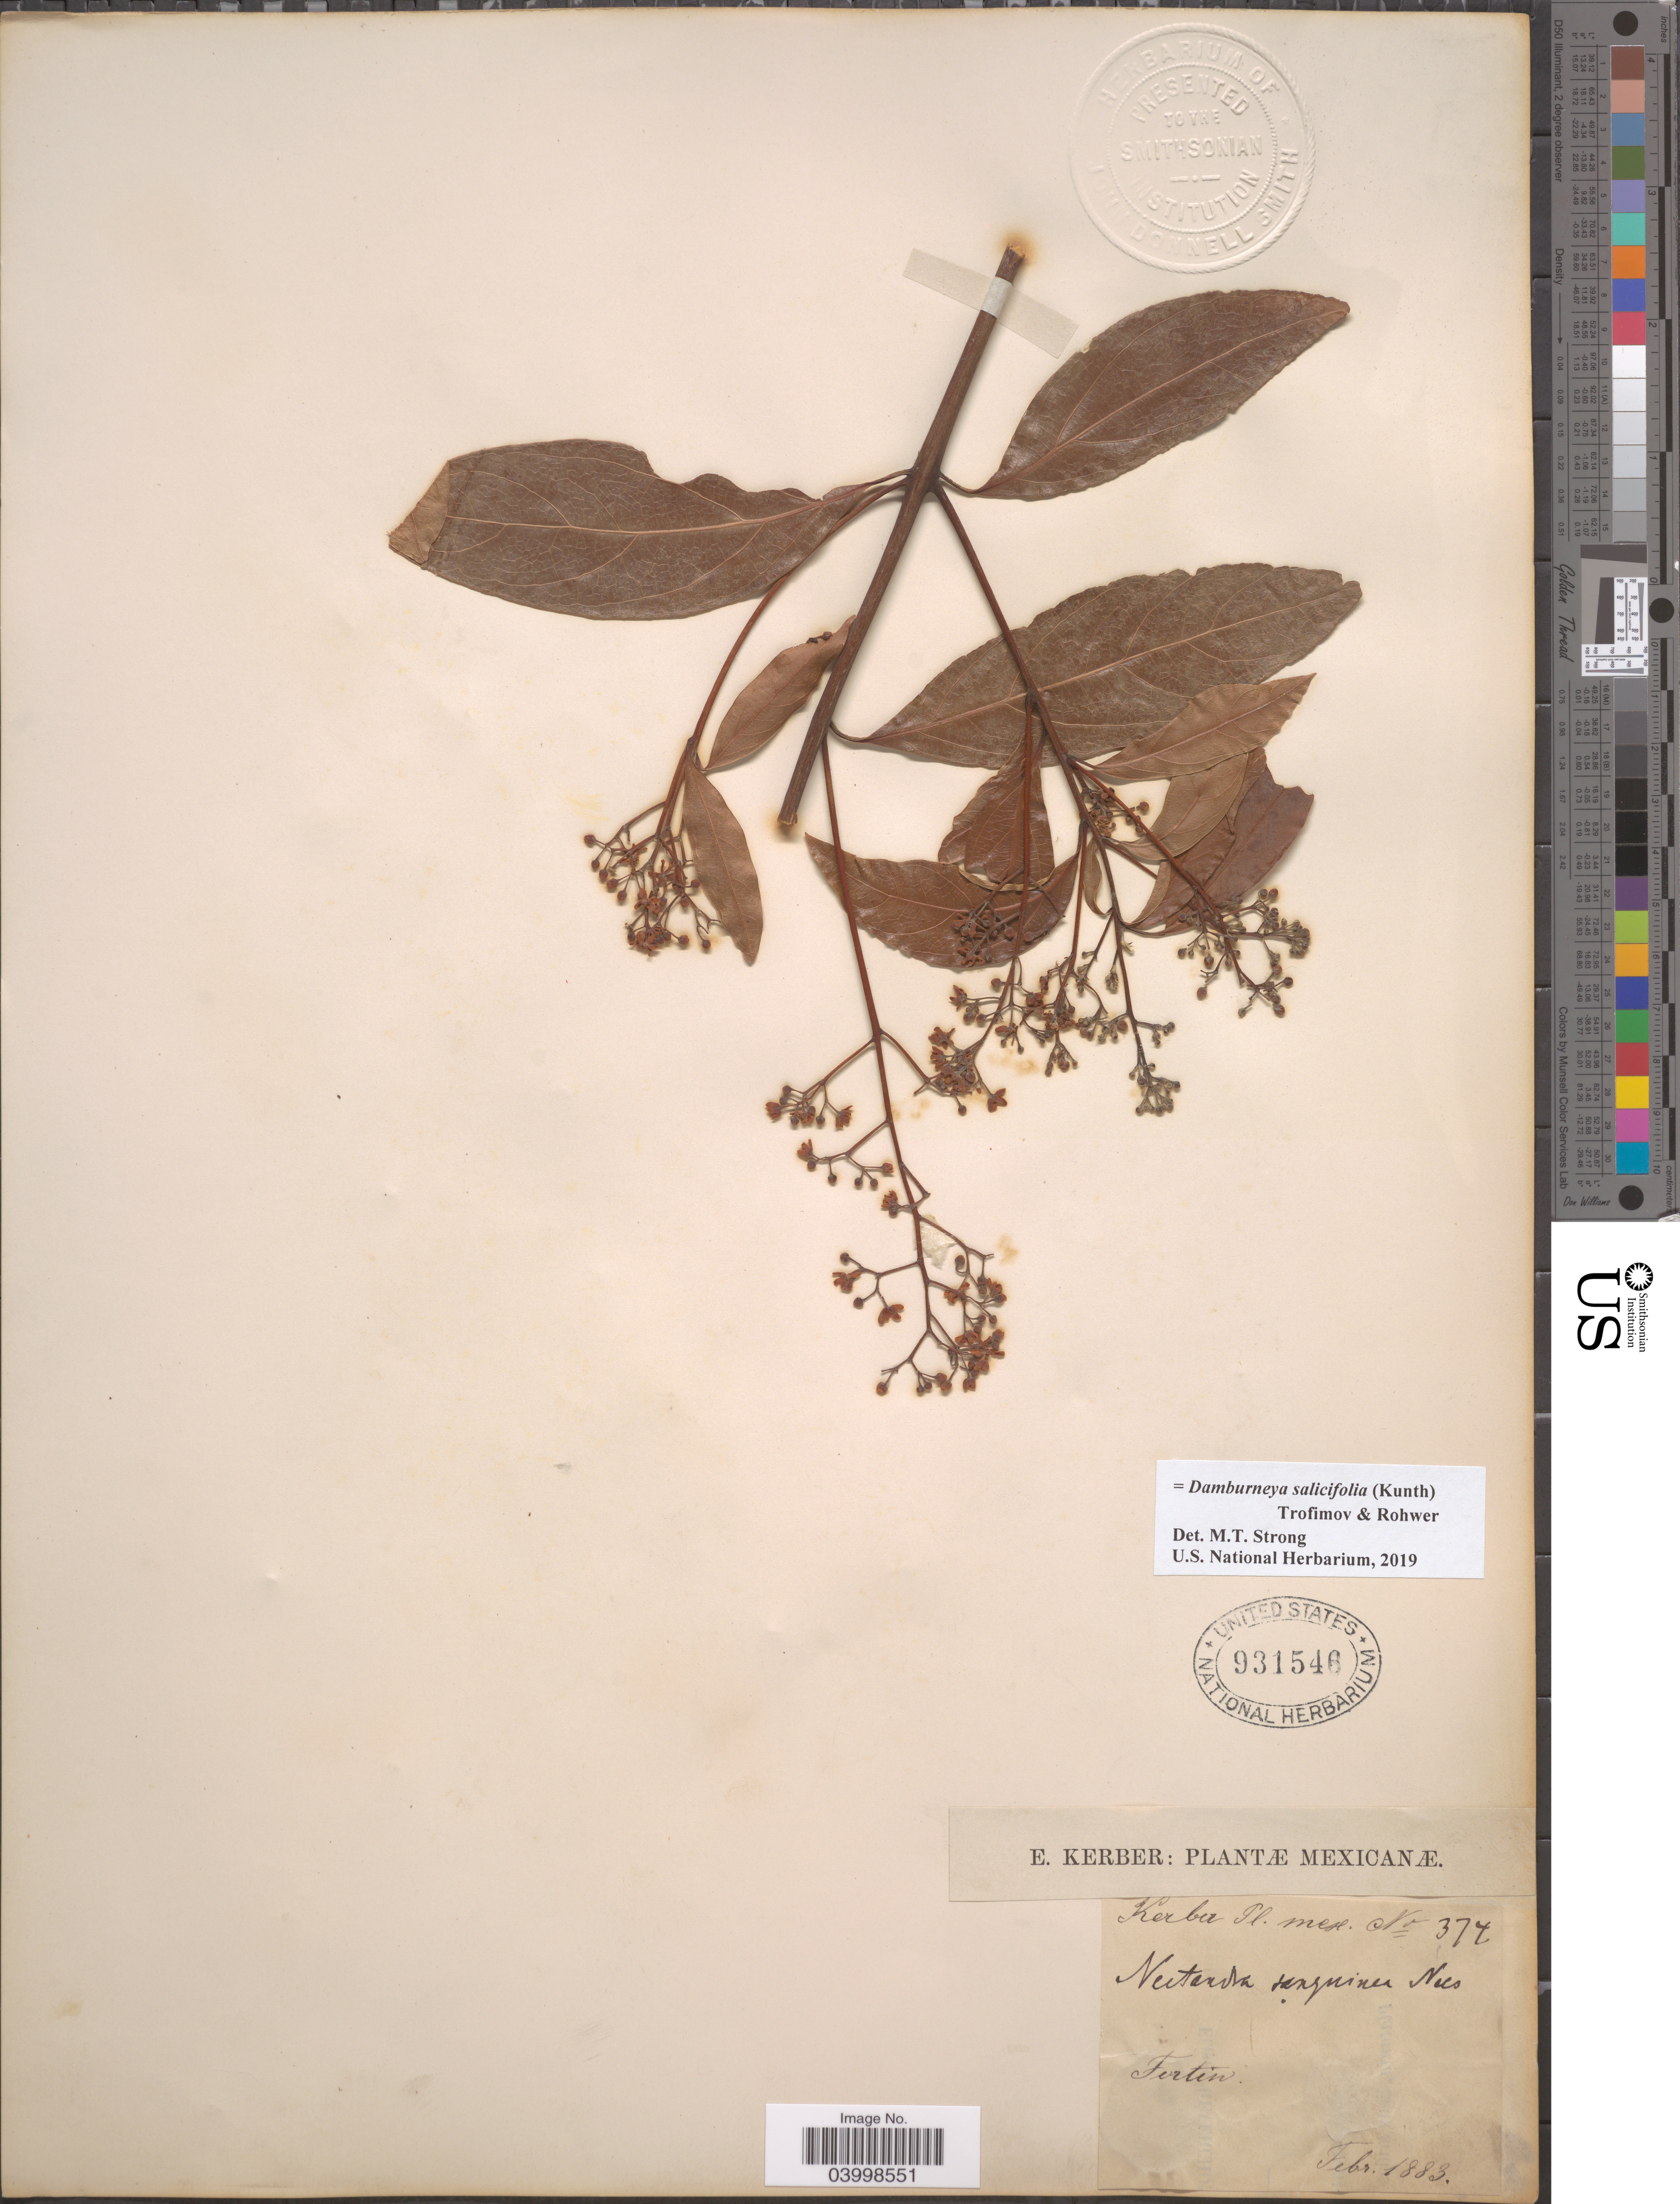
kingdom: Plantae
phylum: Tracheophyta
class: Magnoliopsida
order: Laurales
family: Lauraceae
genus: Damburneya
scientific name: Damburneya salicifolia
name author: (Kunth) Trofimov & Rohwer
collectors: E. Kerber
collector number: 374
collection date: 1883-02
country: Mexico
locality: Fortin.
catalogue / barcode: US 931546